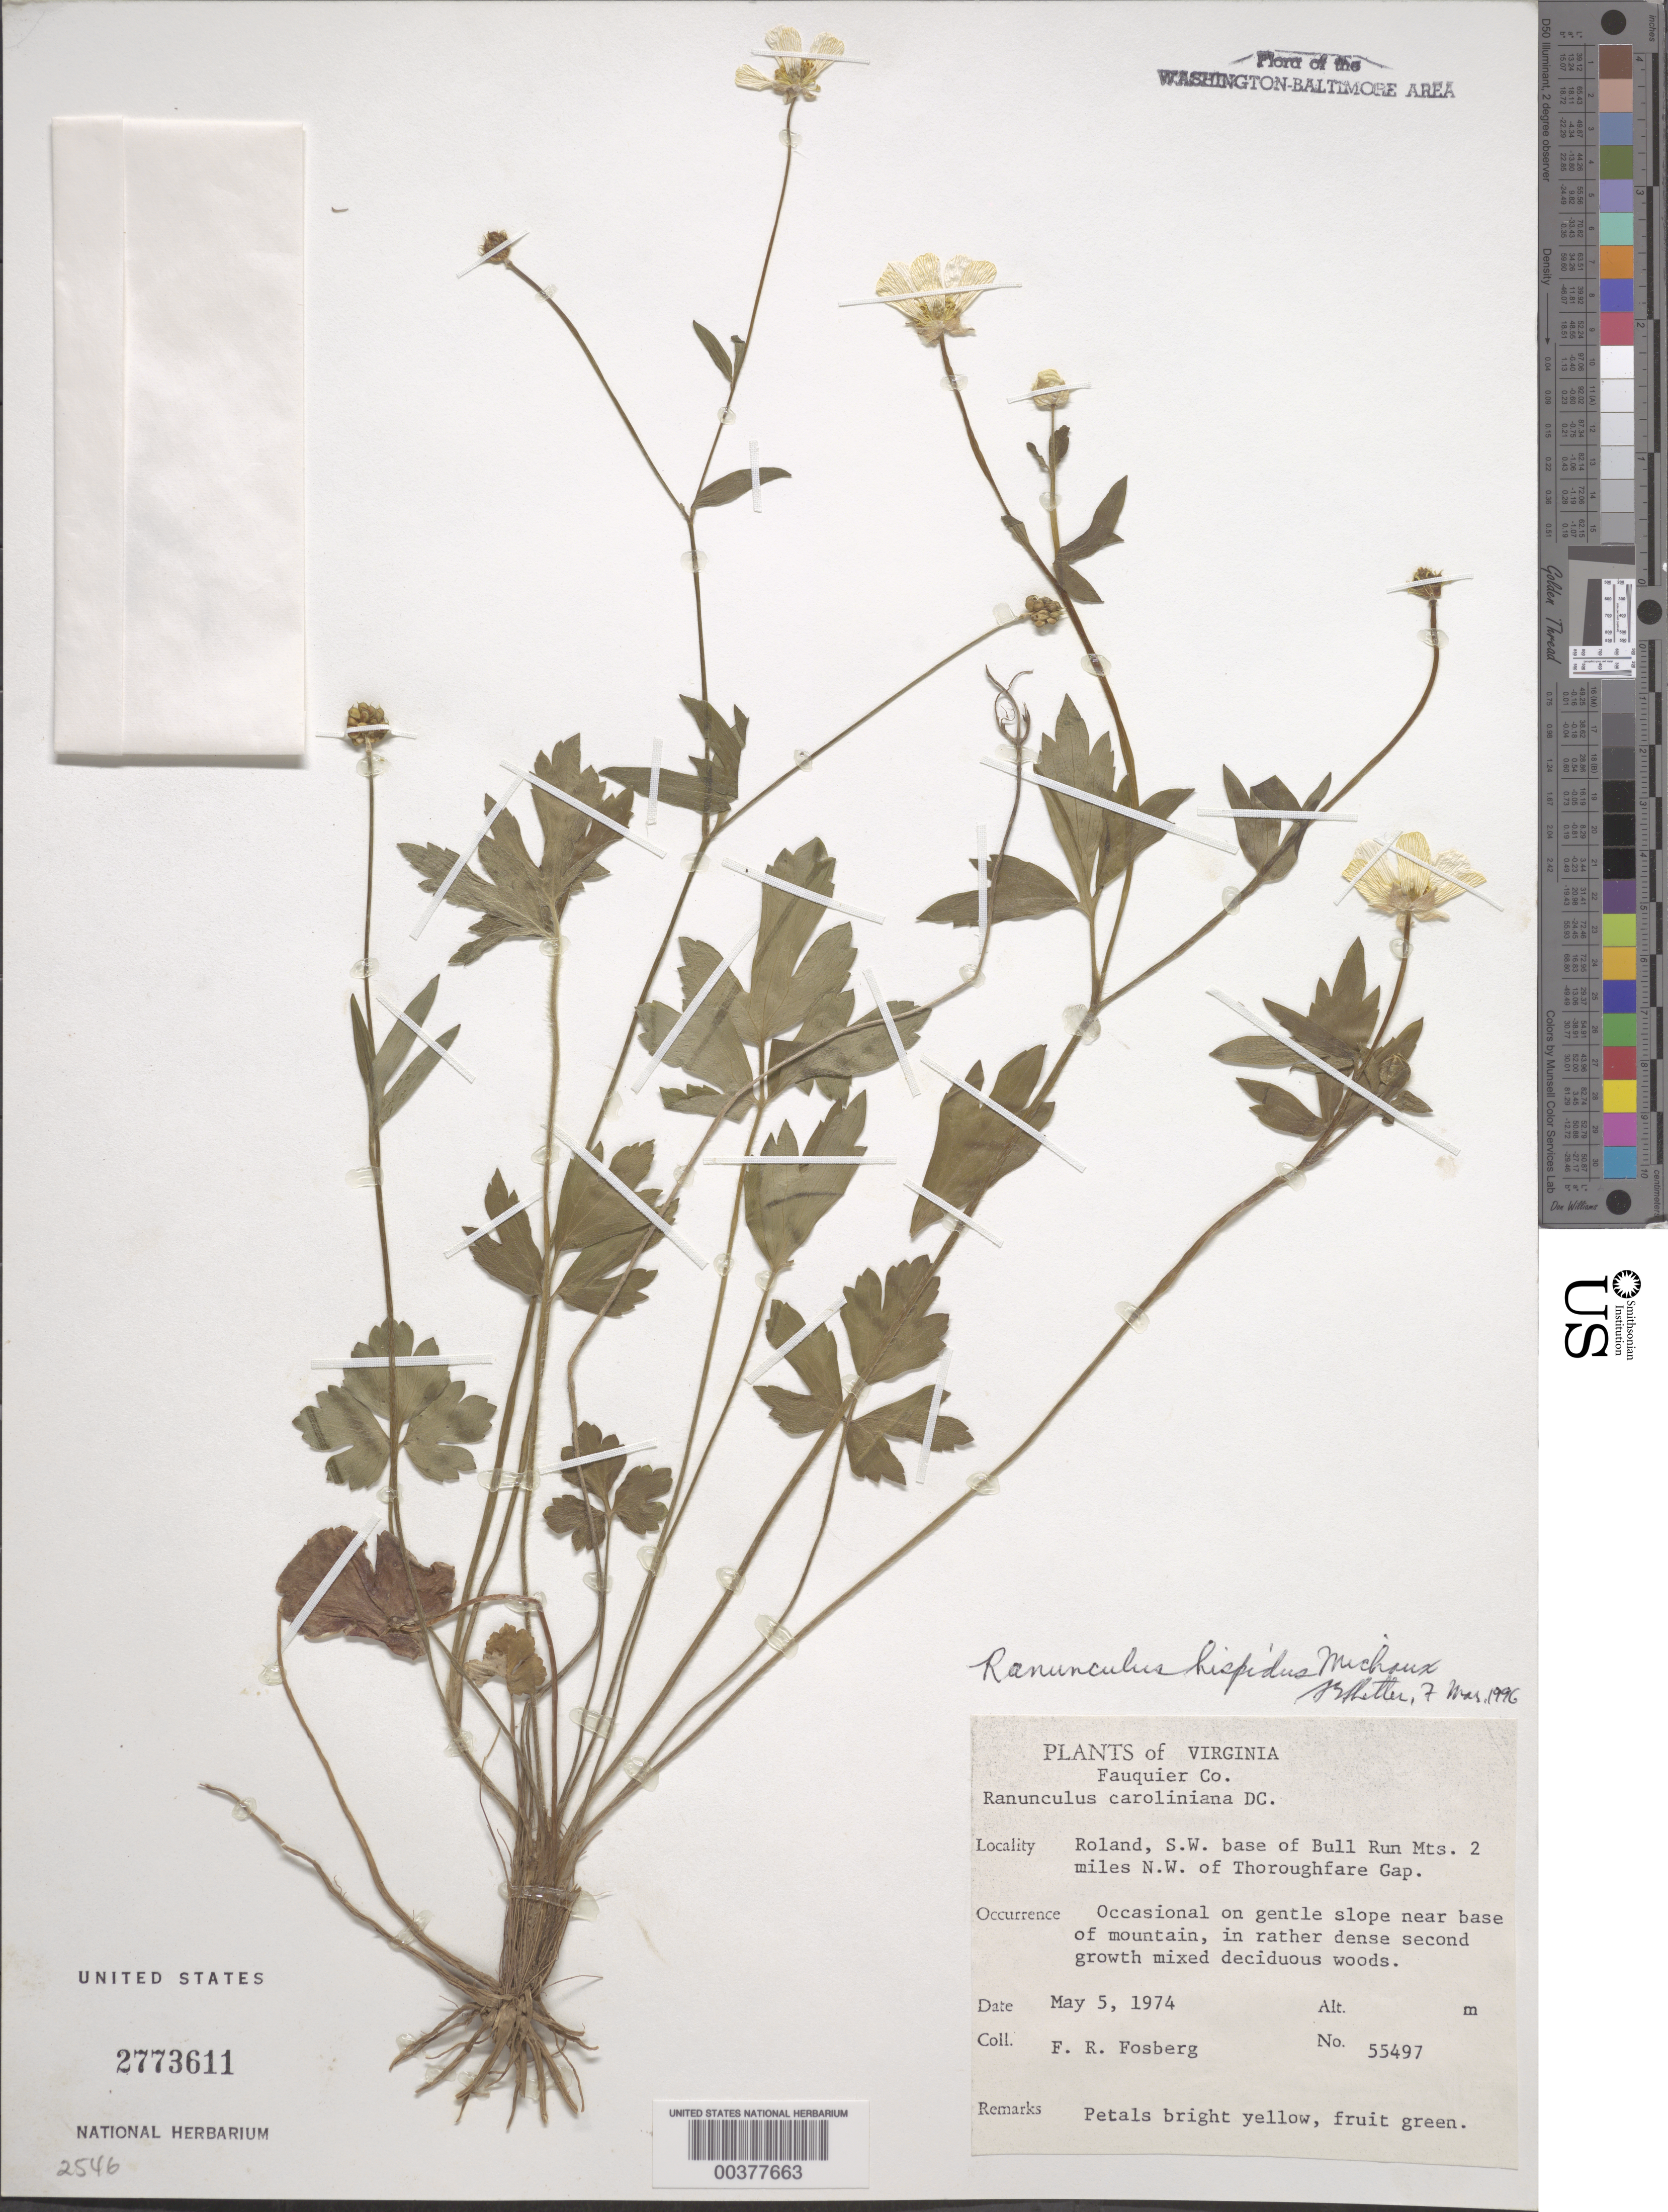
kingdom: Plantae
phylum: Tracheophyta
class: Magnoliopsida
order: Ranunculales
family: Ranunculaceae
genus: Ranunculus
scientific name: Ranunculus hispidus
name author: Michx.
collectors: F. R. Fosberg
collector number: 55497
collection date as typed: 05 May 1974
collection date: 1974-05-05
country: United States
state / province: Virginia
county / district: Fauquier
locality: Roland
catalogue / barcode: US 2773611